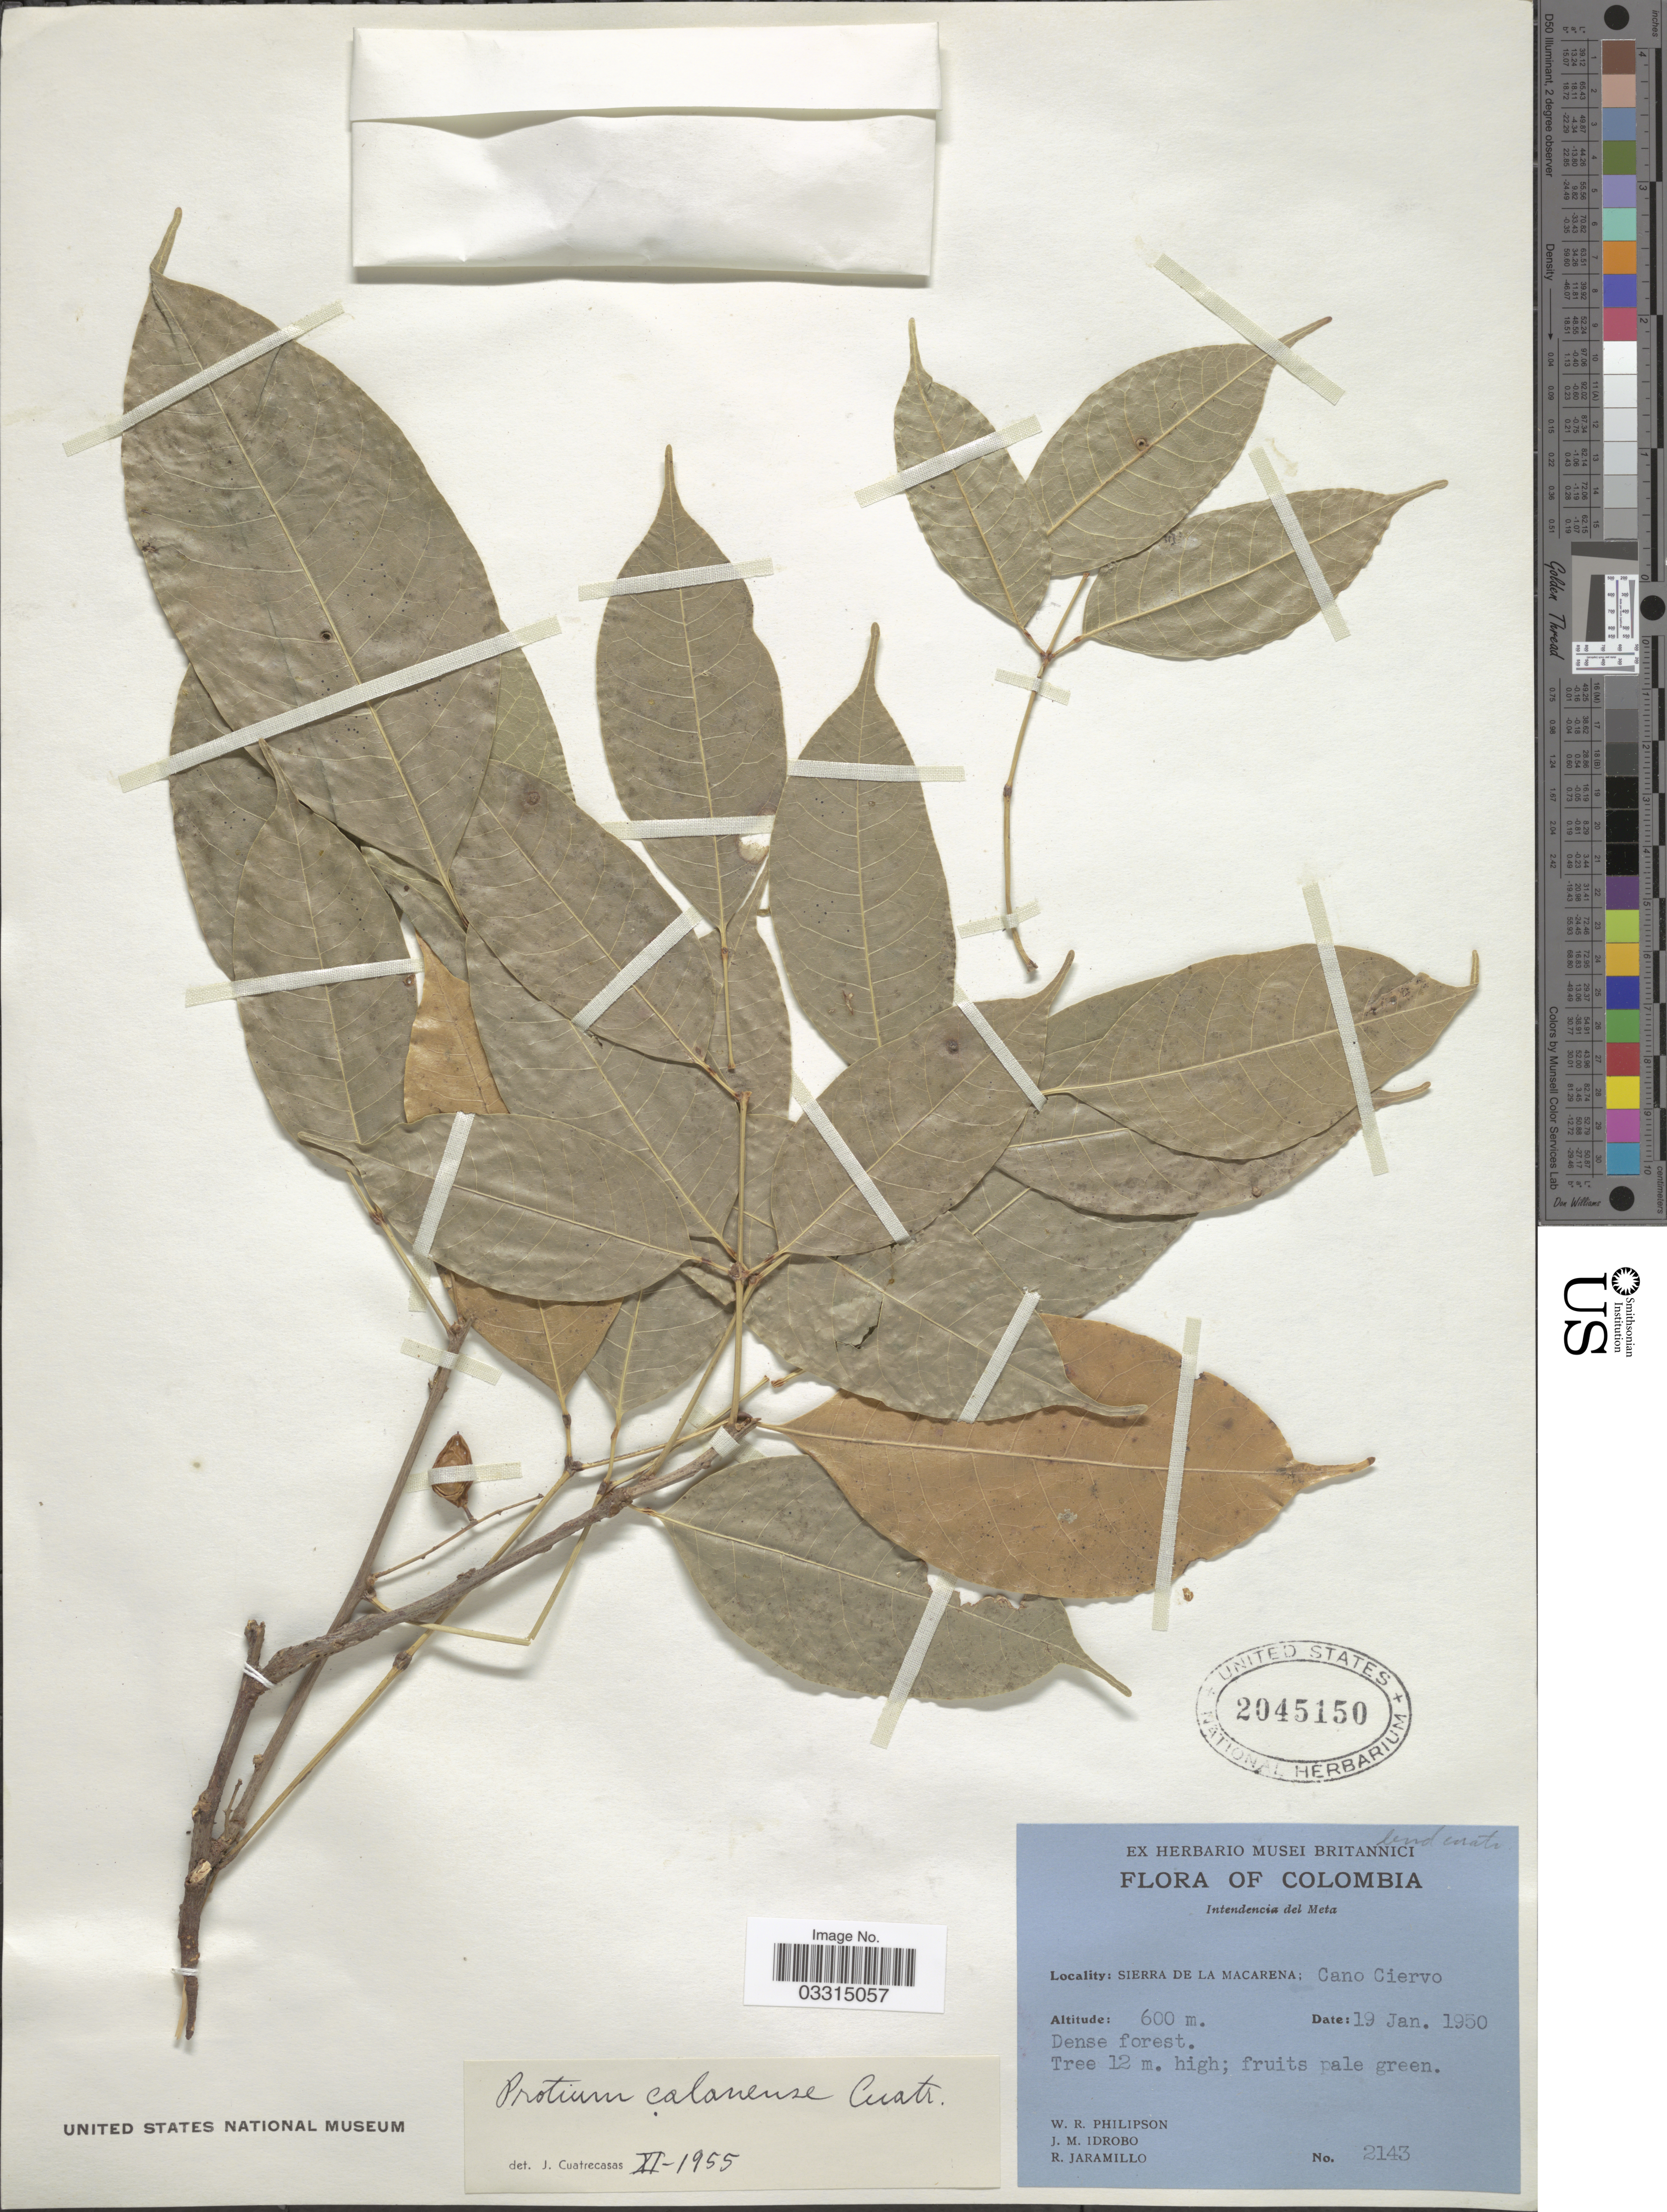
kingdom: Plantae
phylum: Tracheophyta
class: Magnoliopsida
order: Sapindales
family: Burseraceae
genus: Protium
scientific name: Protium calanense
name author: Cuatrec.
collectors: W. R. Philipson, J. M. Idrobo & R. Jaramillo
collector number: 2143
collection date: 1950-01-19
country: Colombia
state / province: Meta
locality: Intendencia del Meta. Sierra de La Macarena: Cano Ciervo.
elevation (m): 600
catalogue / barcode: US 2045150